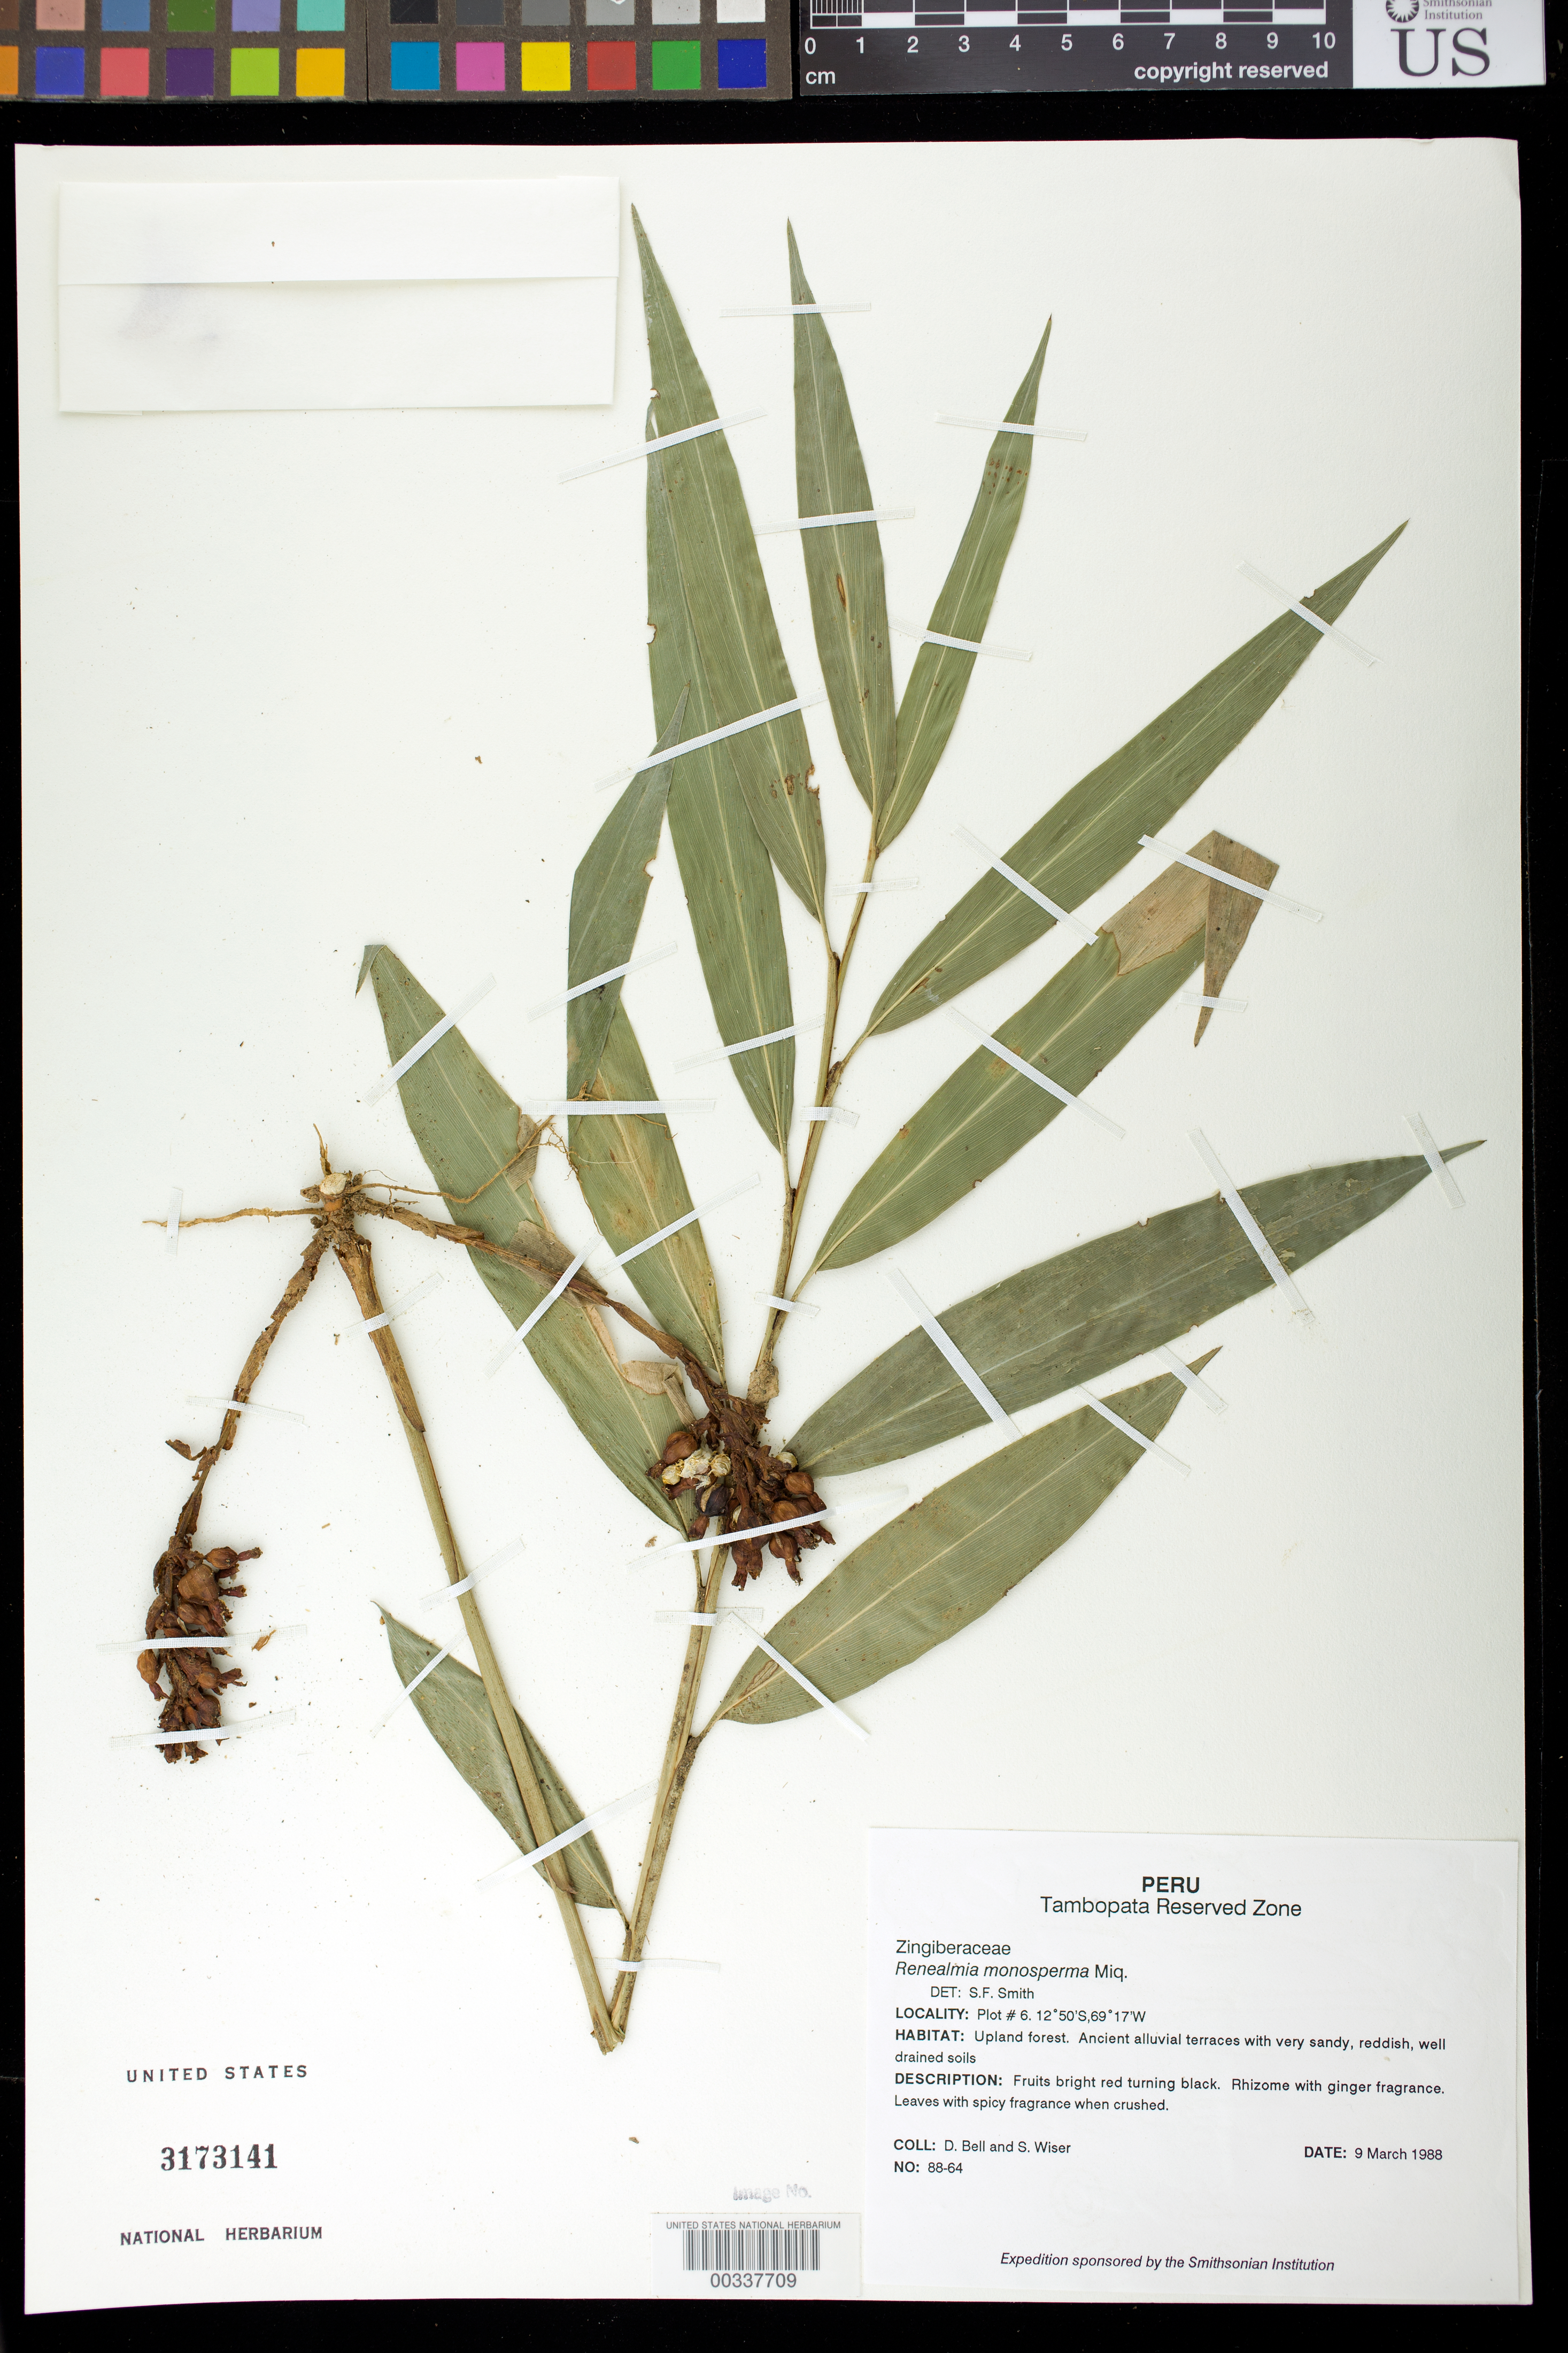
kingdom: Plantae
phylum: Tracheophyta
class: Liliopsida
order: Zingiberales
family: Zingiberaceae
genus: Renealmia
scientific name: Renealmia monosperma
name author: Miq.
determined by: Smith, Stephen F., (US), NMNH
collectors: D. A. Bell & S. Wiser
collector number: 88-64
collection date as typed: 09 Mar 1988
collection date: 1988-03-09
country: Peru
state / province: Madre de Dios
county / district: Tambopata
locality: Tambopata Reserved Zone, plot 6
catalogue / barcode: US 3173141